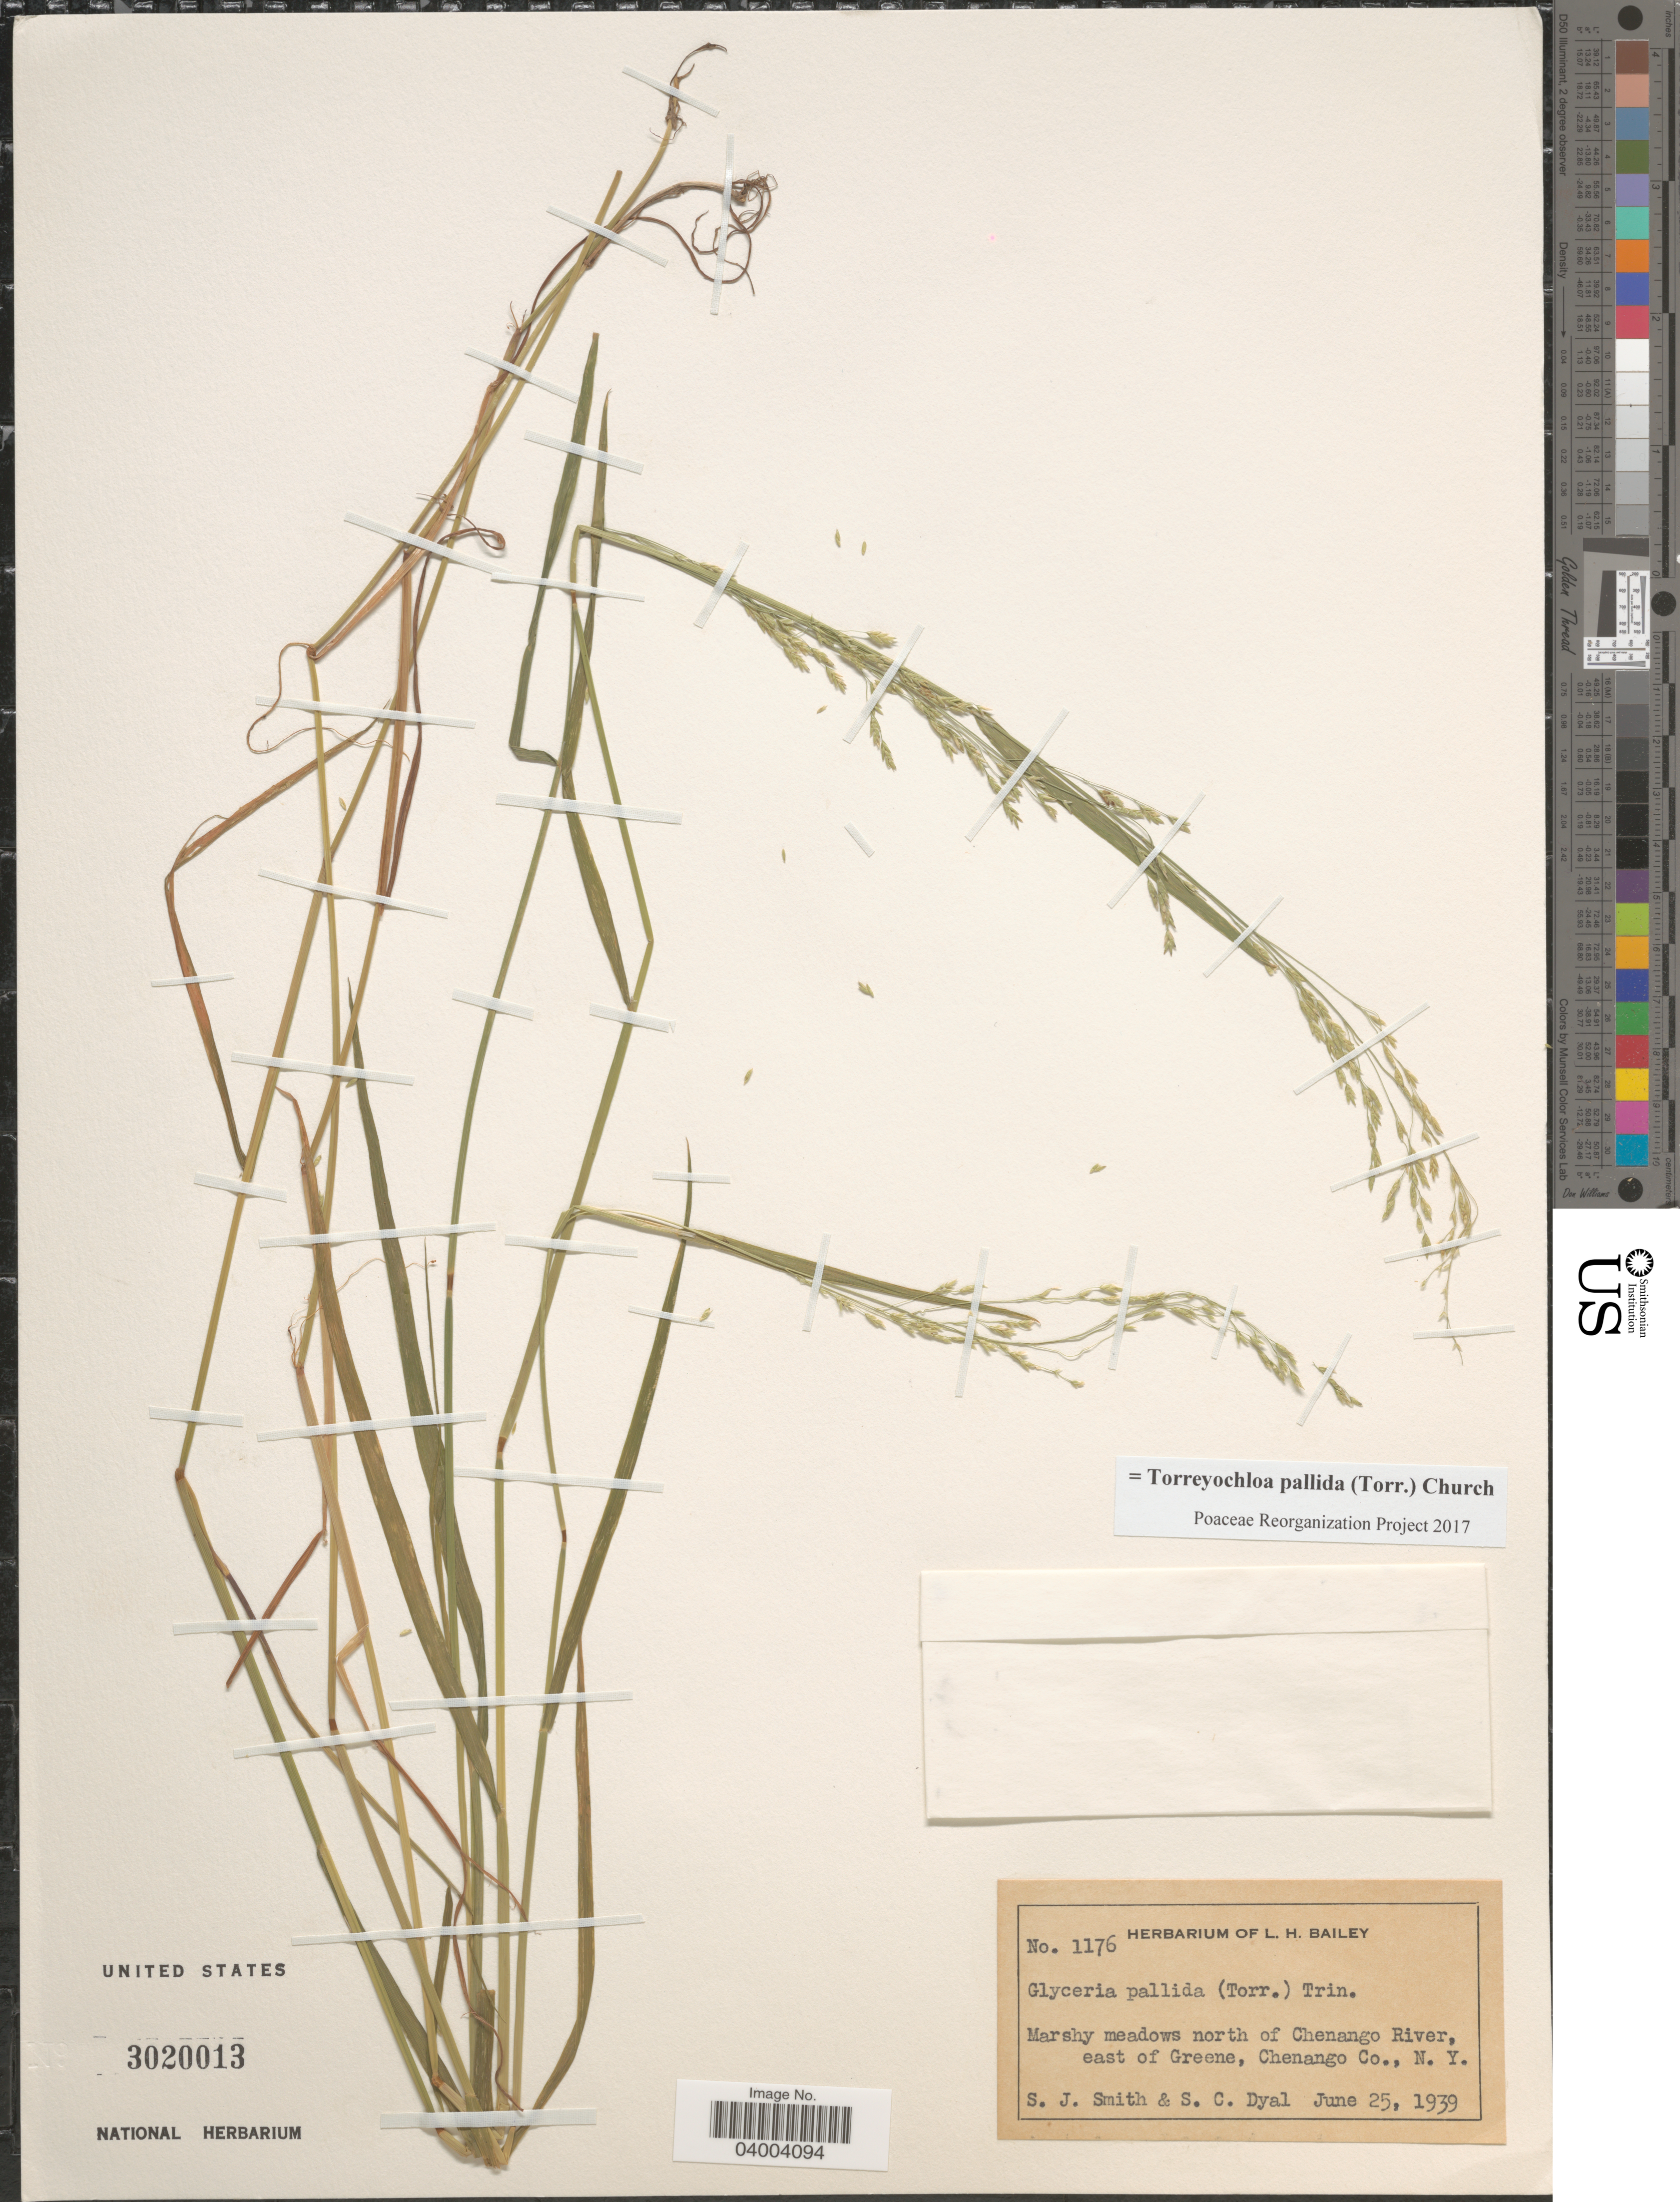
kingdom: Plantae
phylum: Tracheophyta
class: Liliopsida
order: Poales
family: Poaceae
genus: Torreyochloa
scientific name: Torreyochloa pallida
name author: (Torr.) G.L. Church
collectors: S. Smith & S. Dyal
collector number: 1176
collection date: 1939-06-25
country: United States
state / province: New York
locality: North of Chenango River, east of Greene, Chenango Co.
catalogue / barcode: US 3020013